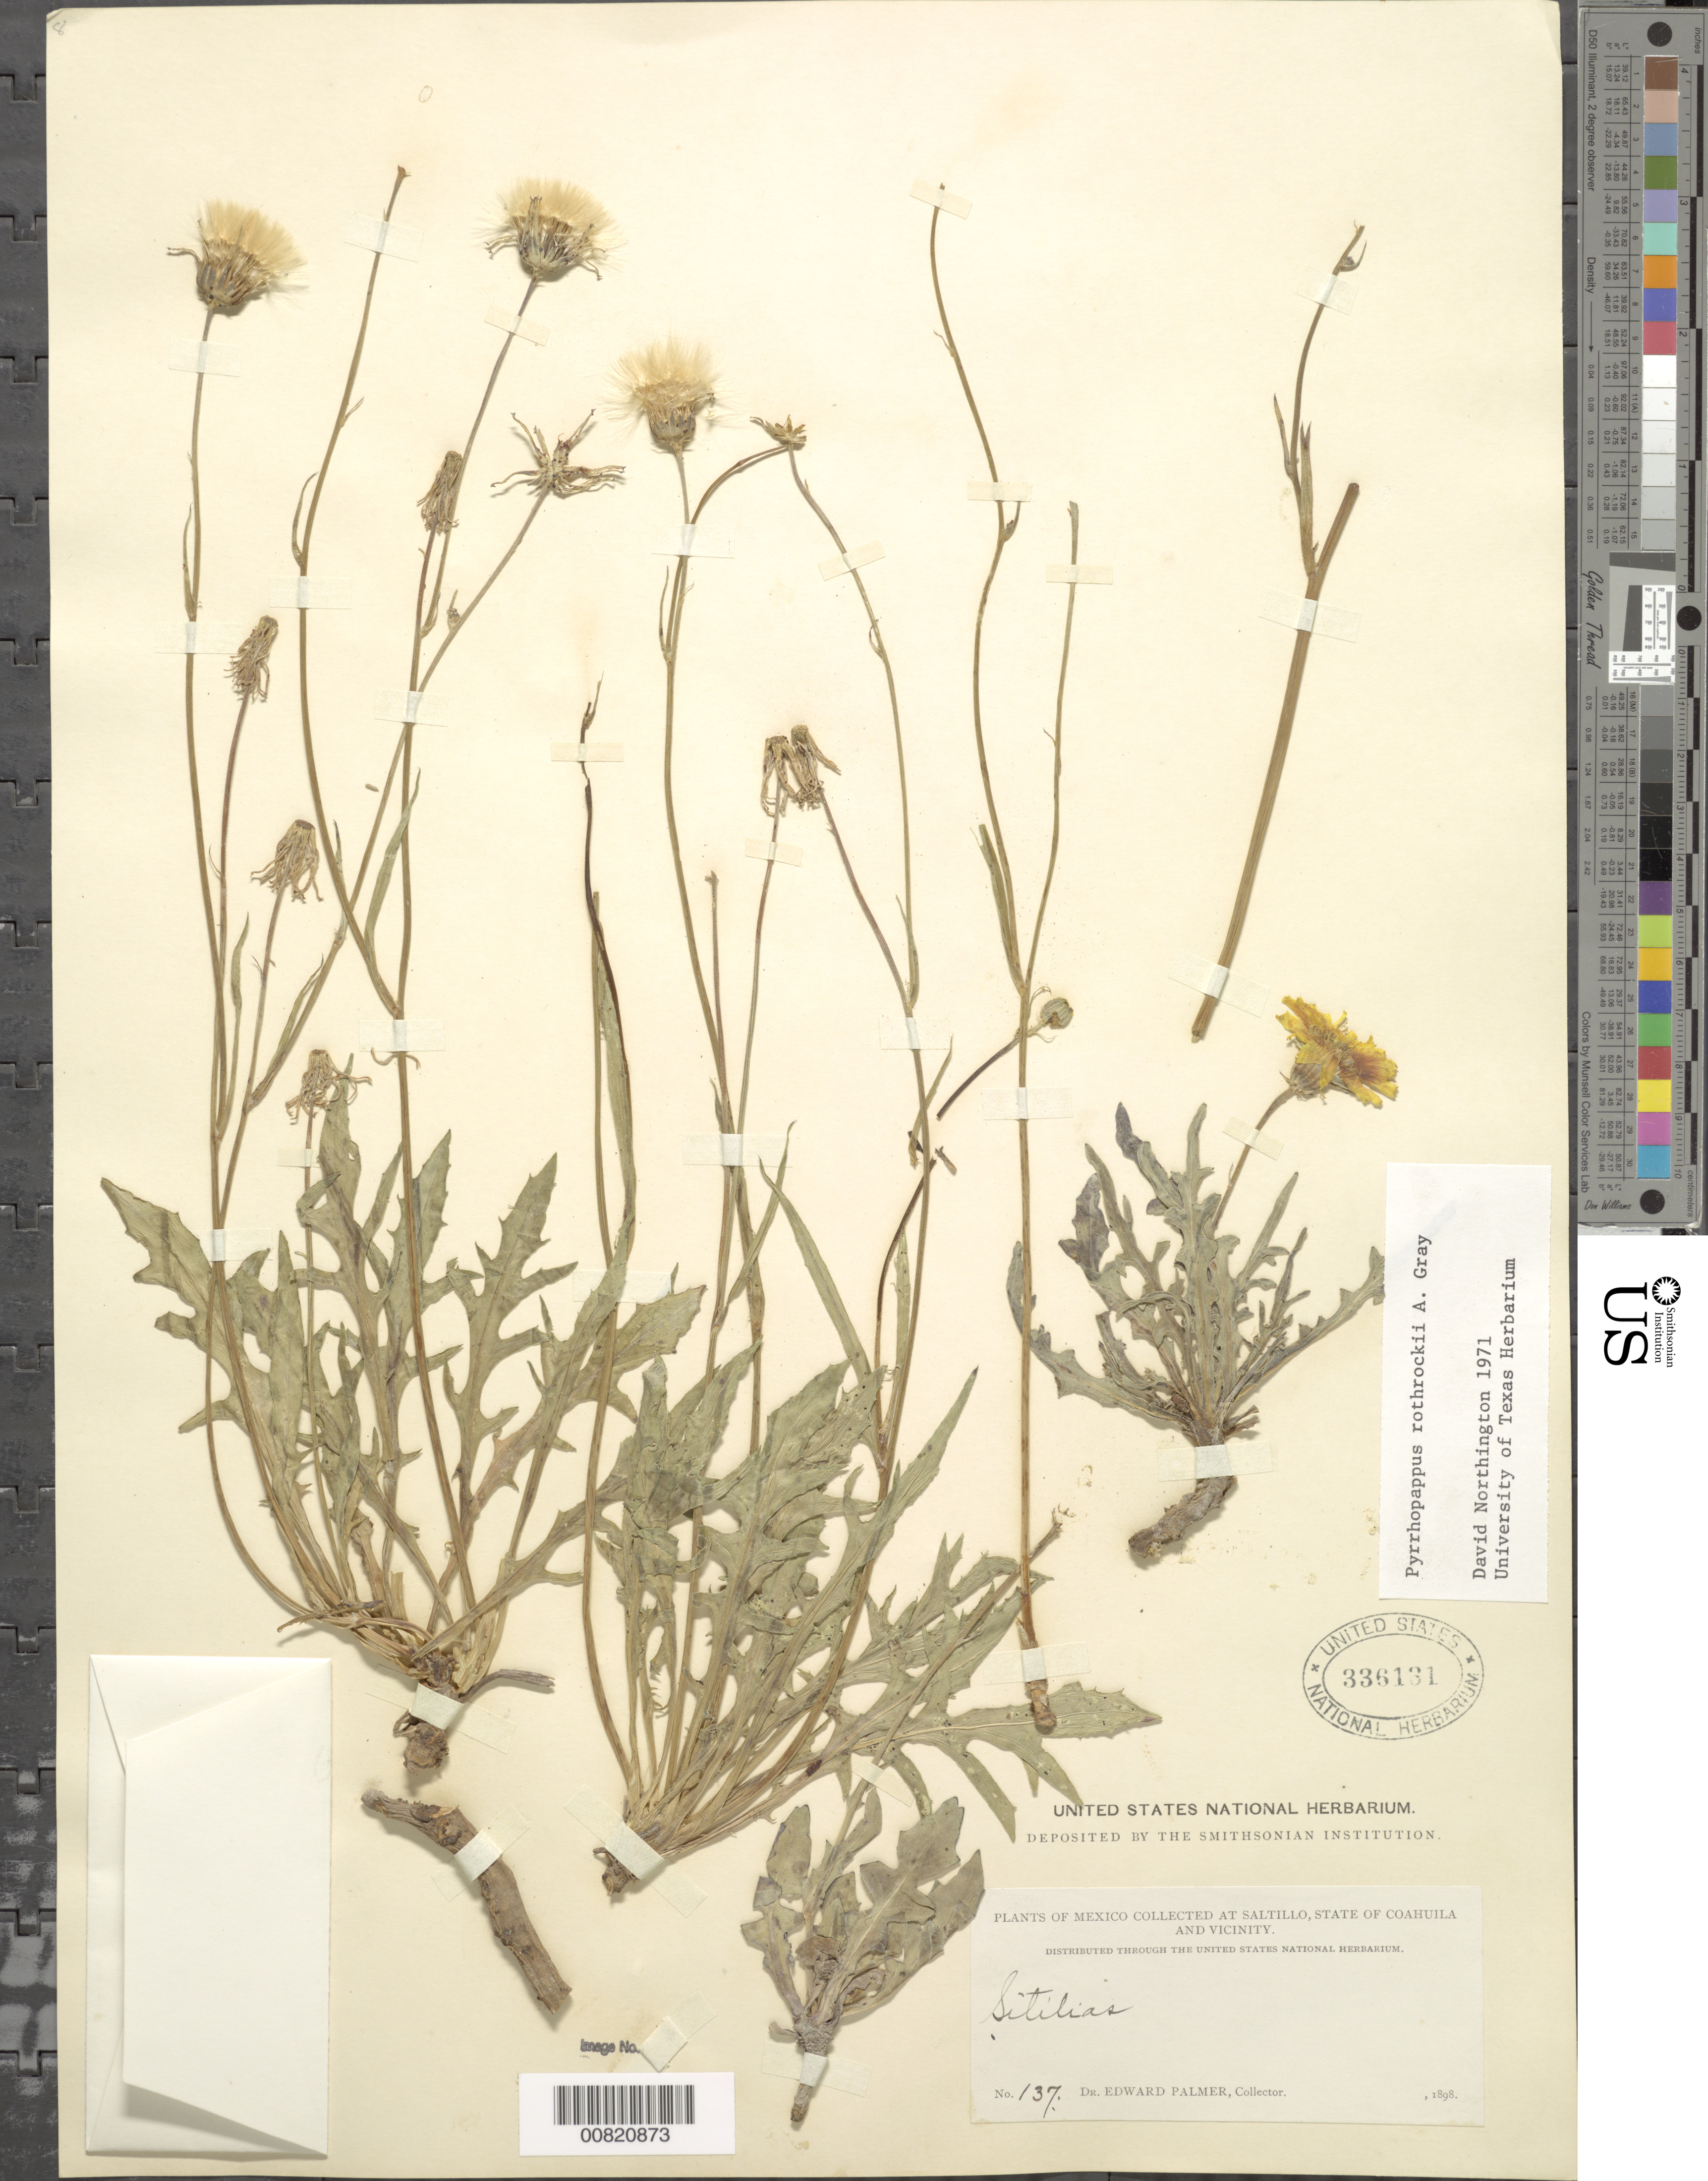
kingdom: Plantae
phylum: Tracheophyta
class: Magnoliopsida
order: Asterales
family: Asteraceae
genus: Pyrrhopappus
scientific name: Pyrrhopappus rothrockii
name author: A. Gray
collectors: E. Palmer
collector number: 137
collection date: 1898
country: Mexico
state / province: Coahuila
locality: At Saltillo, State of Coahuila and Vicinity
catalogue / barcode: US 336131